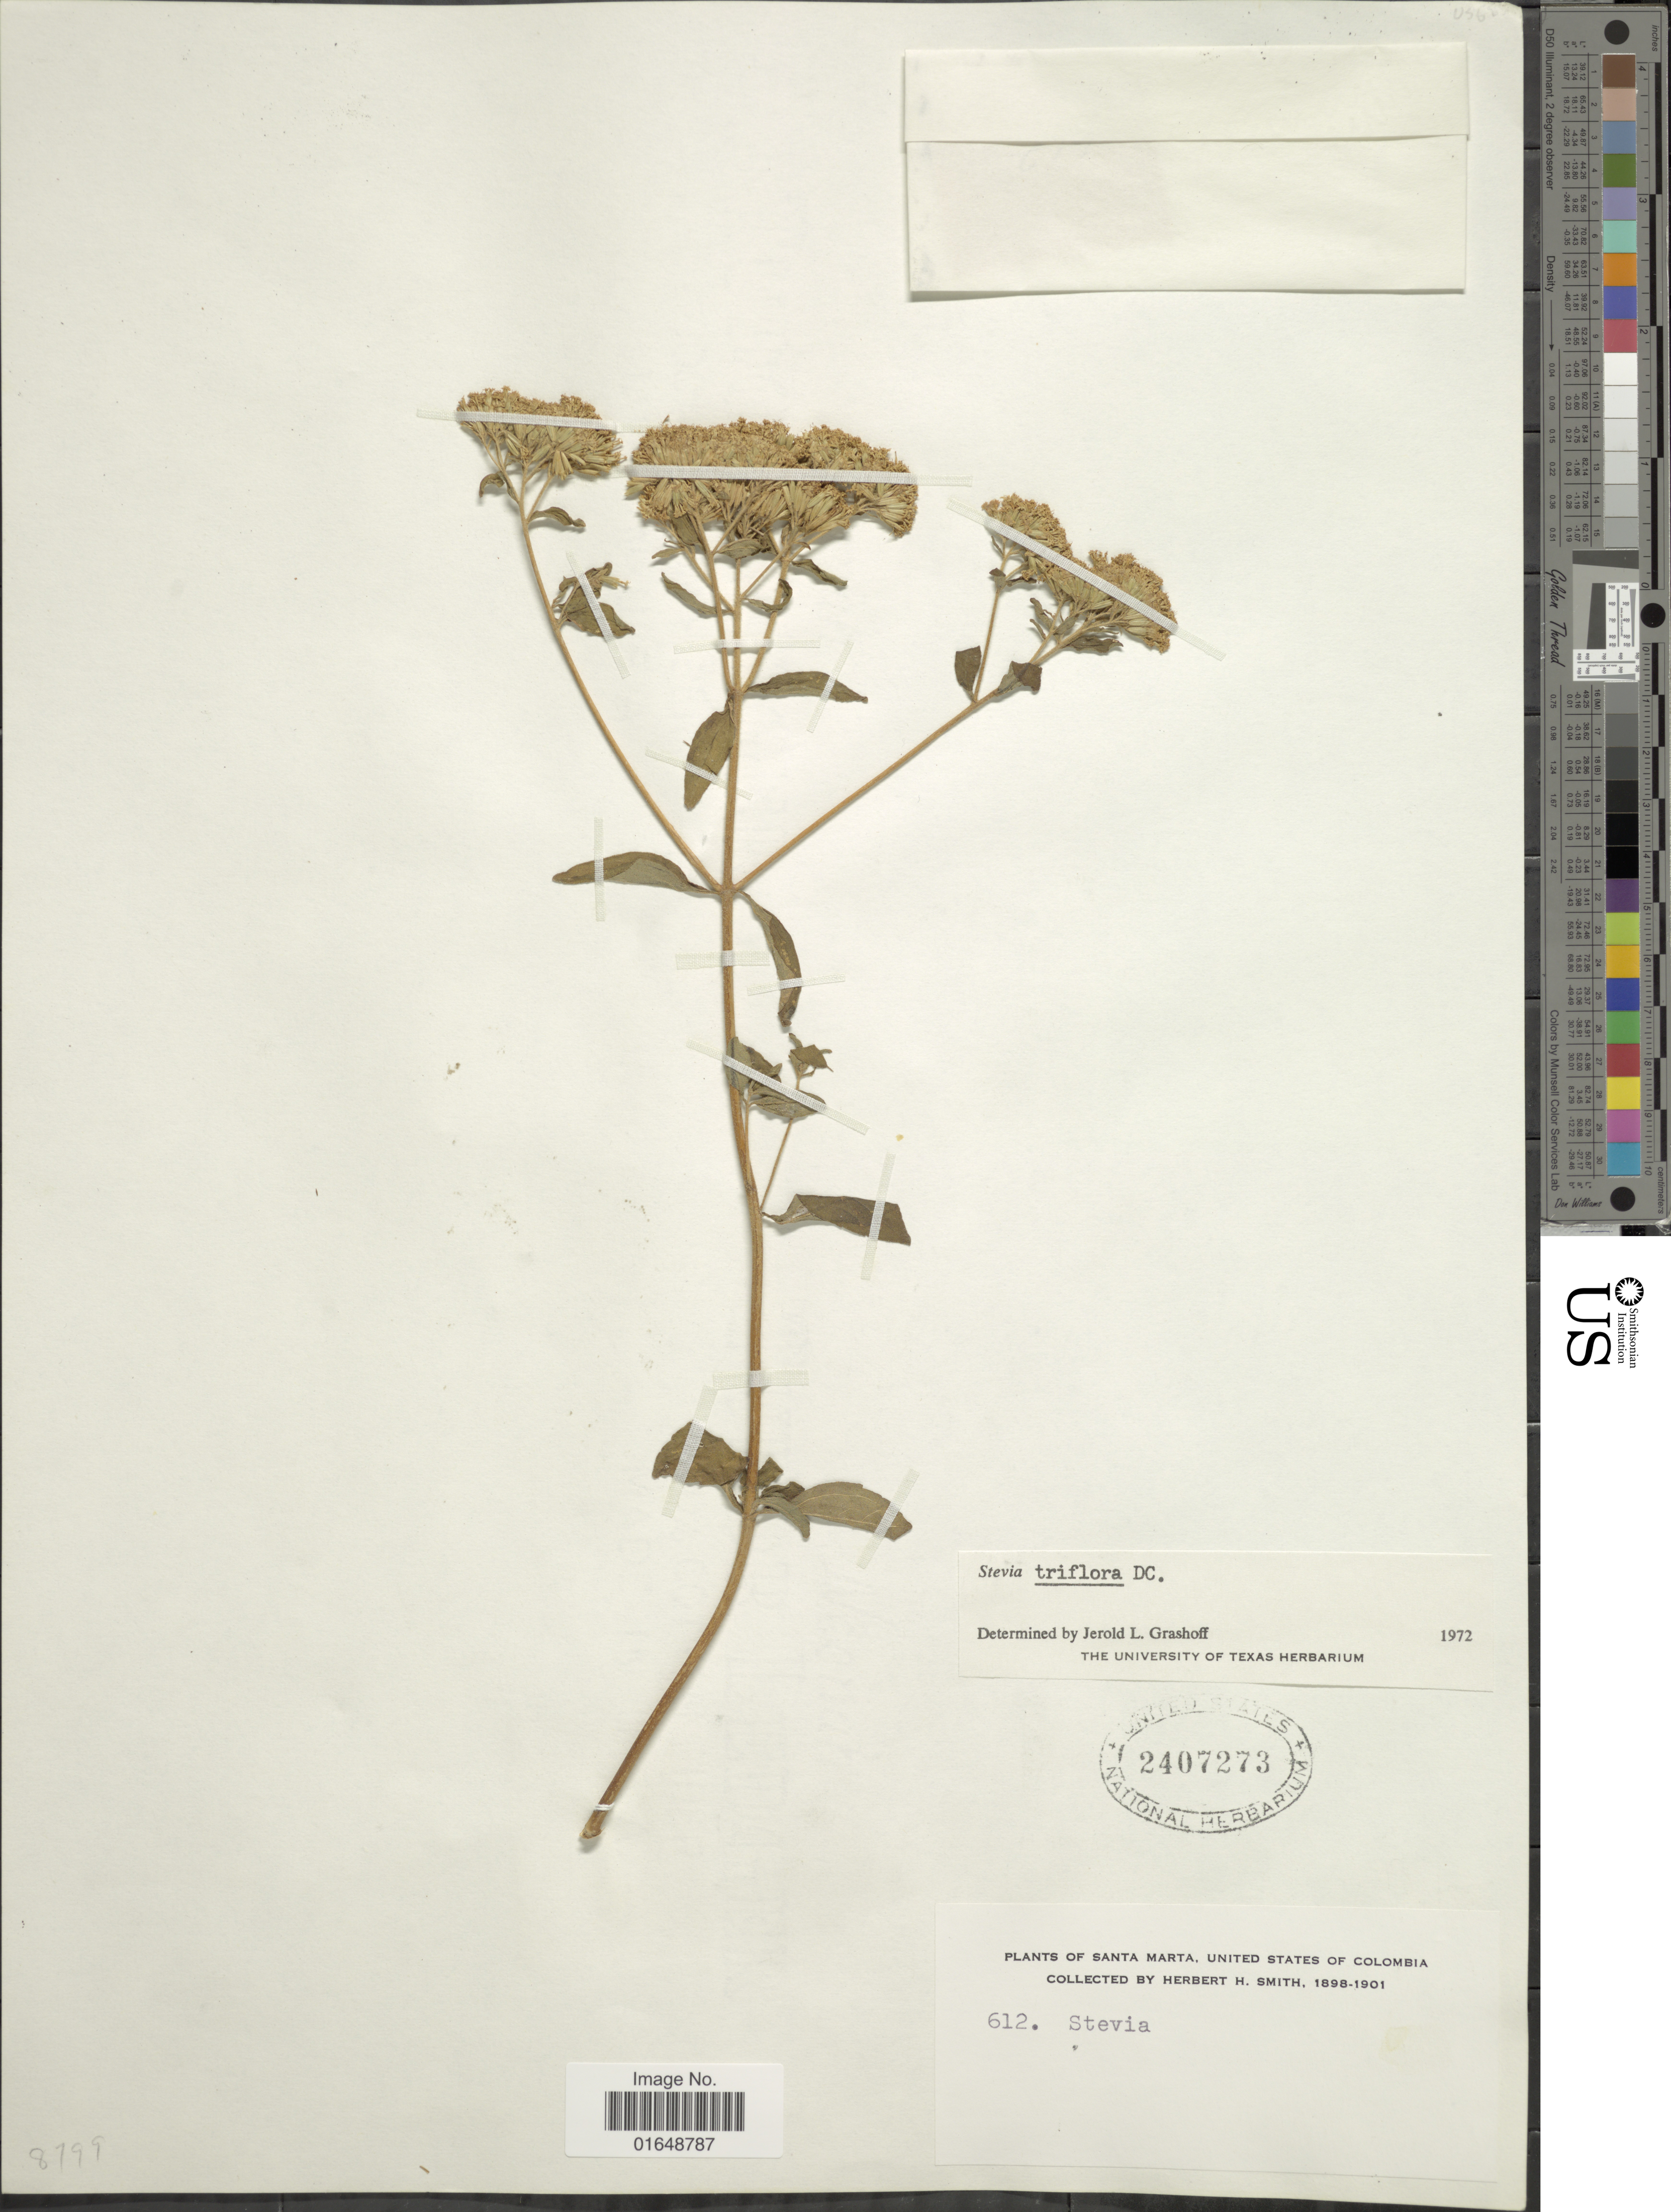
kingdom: Plantae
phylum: Tracheophyta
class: Magnoliopsida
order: Asterales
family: Asteraceae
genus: Stevia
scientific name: Stevia triflora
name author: DC.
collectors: Herbert H. Smith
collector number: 612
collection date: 1898/1901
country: Colombia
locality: Santa Marta, United States of Colombia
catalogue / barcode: US 2407273